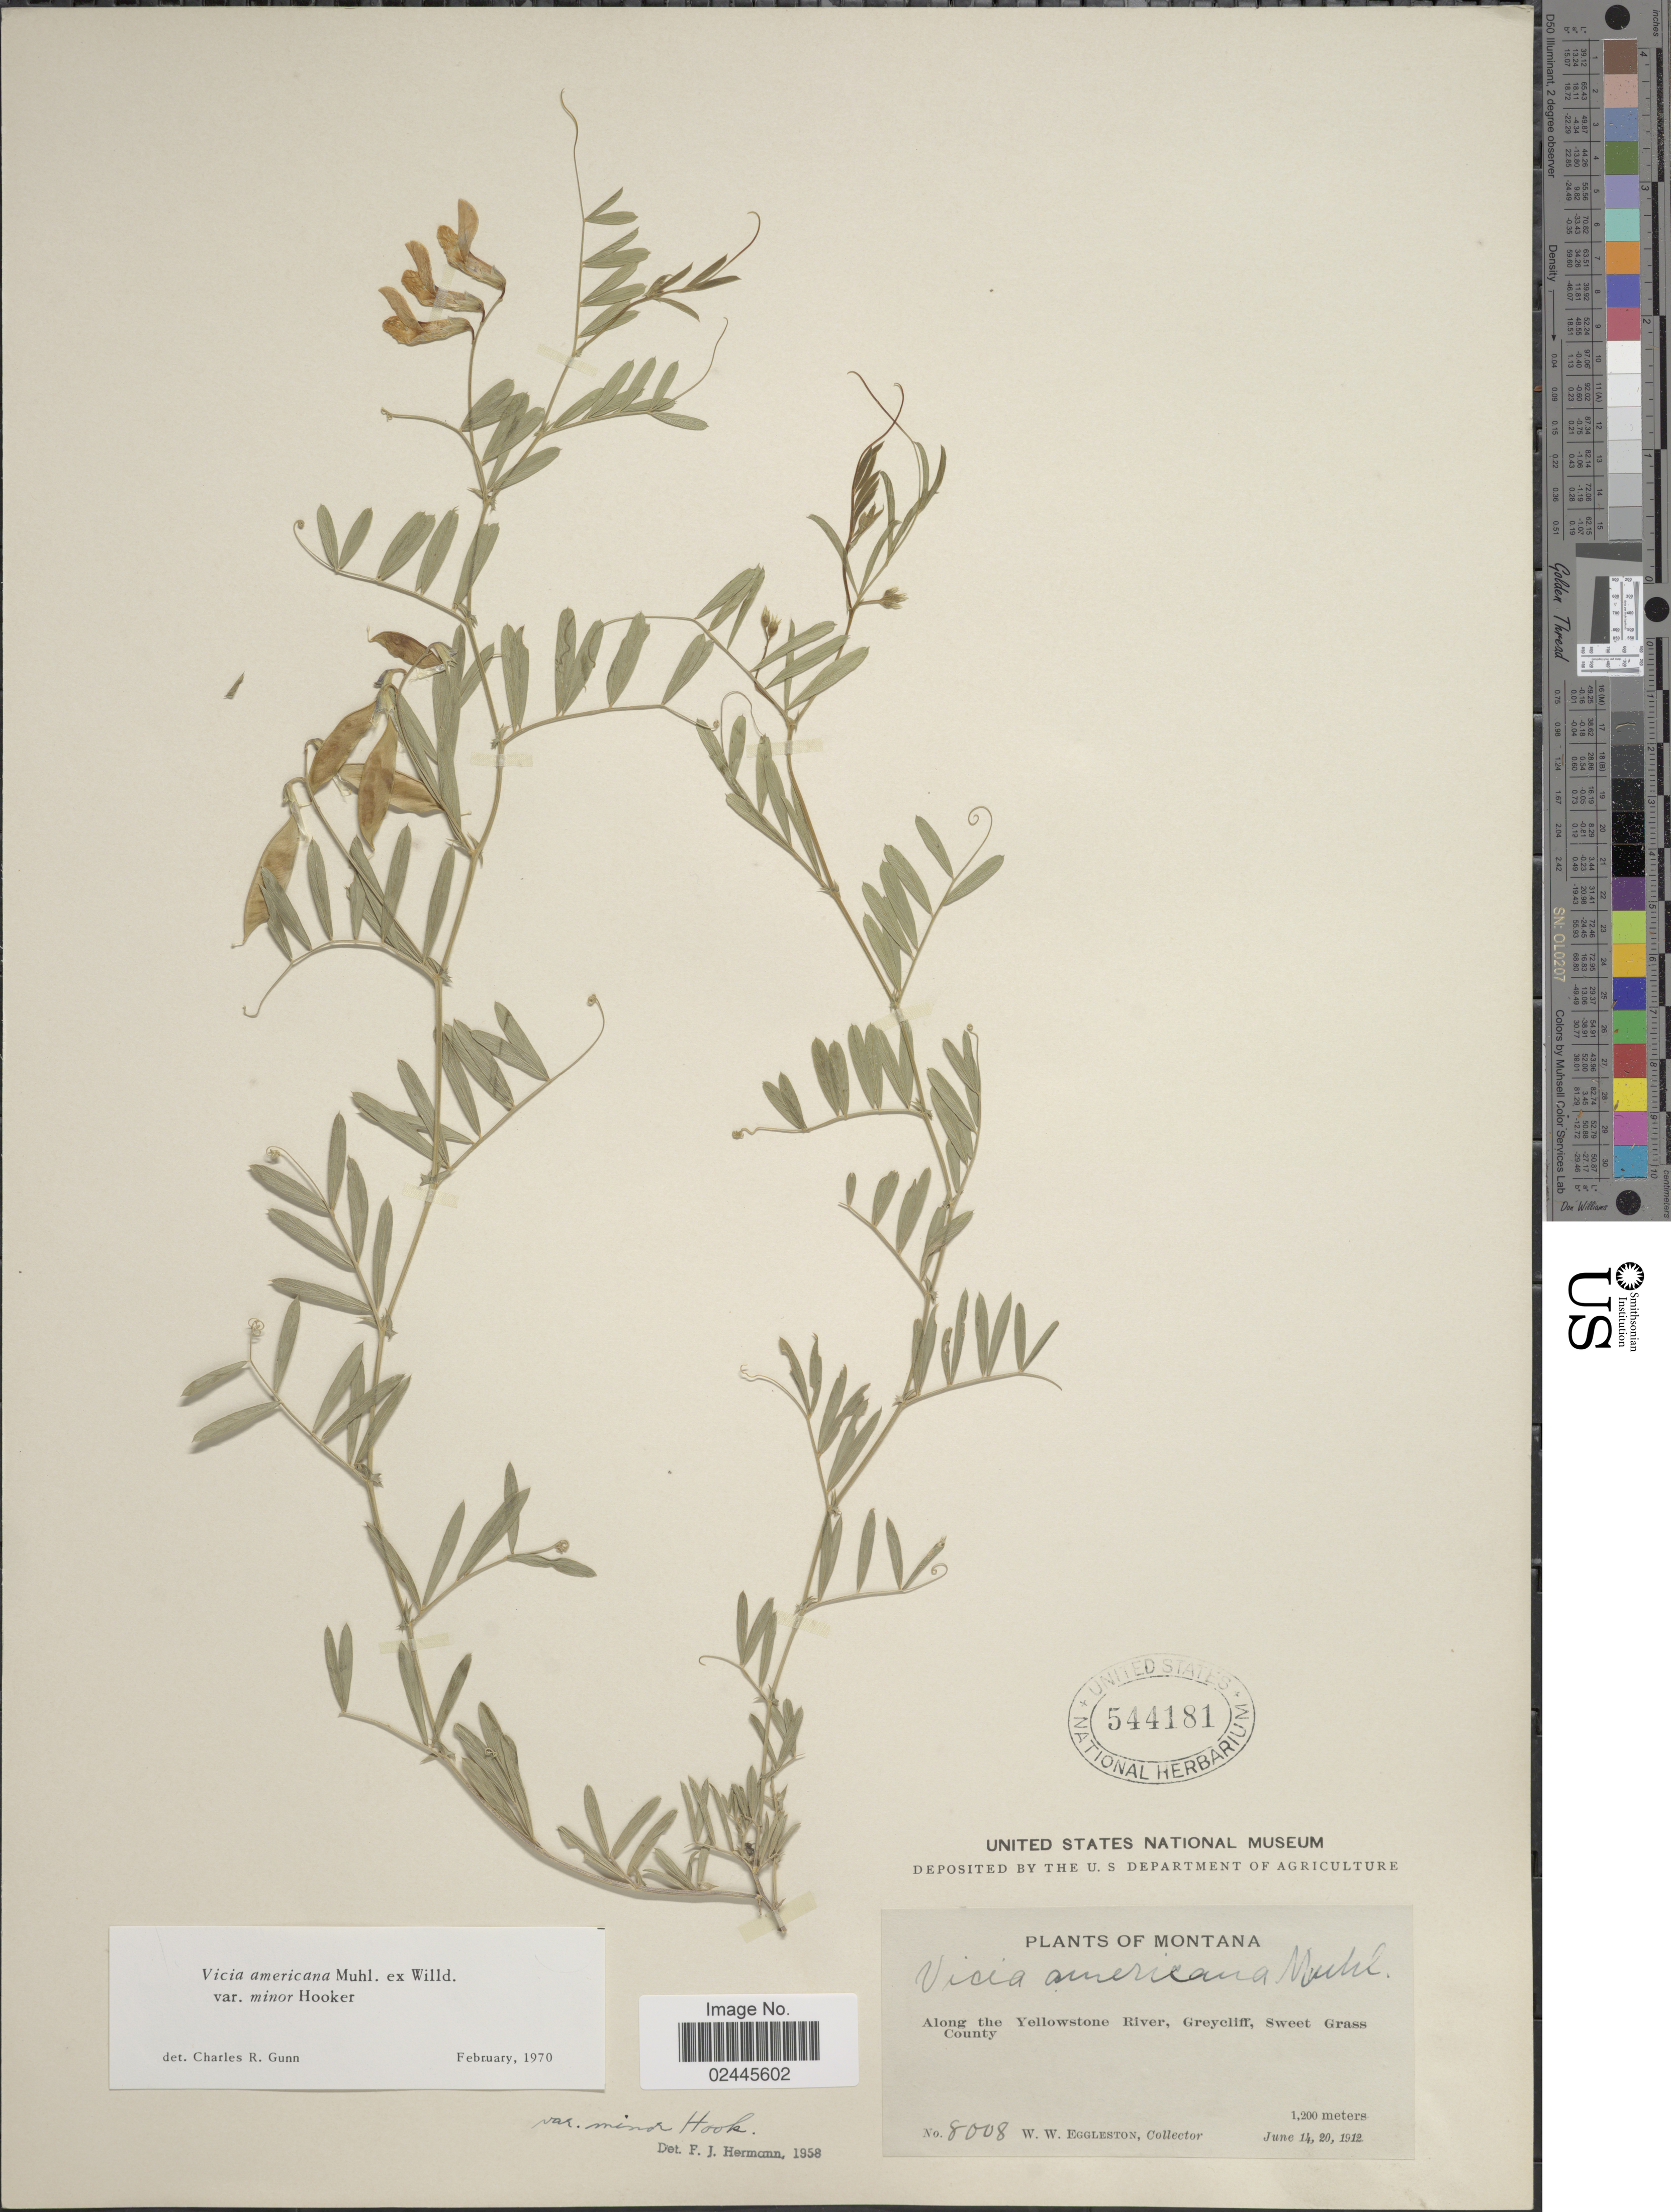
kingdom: Plantae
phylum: Tracheophyta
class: Magnoliopsida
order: Fabales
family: Fabaceae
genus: Vicia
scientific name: Vicia americana var. minor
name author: Hook.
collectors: W. W. Eggleston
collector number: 8008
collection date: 1912-06-14/1912-06-20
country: United States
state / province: Montana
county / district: Sweet Grass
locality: Along the Yellowstone River, Greycliff.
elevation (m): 1200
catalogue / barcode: US 544181